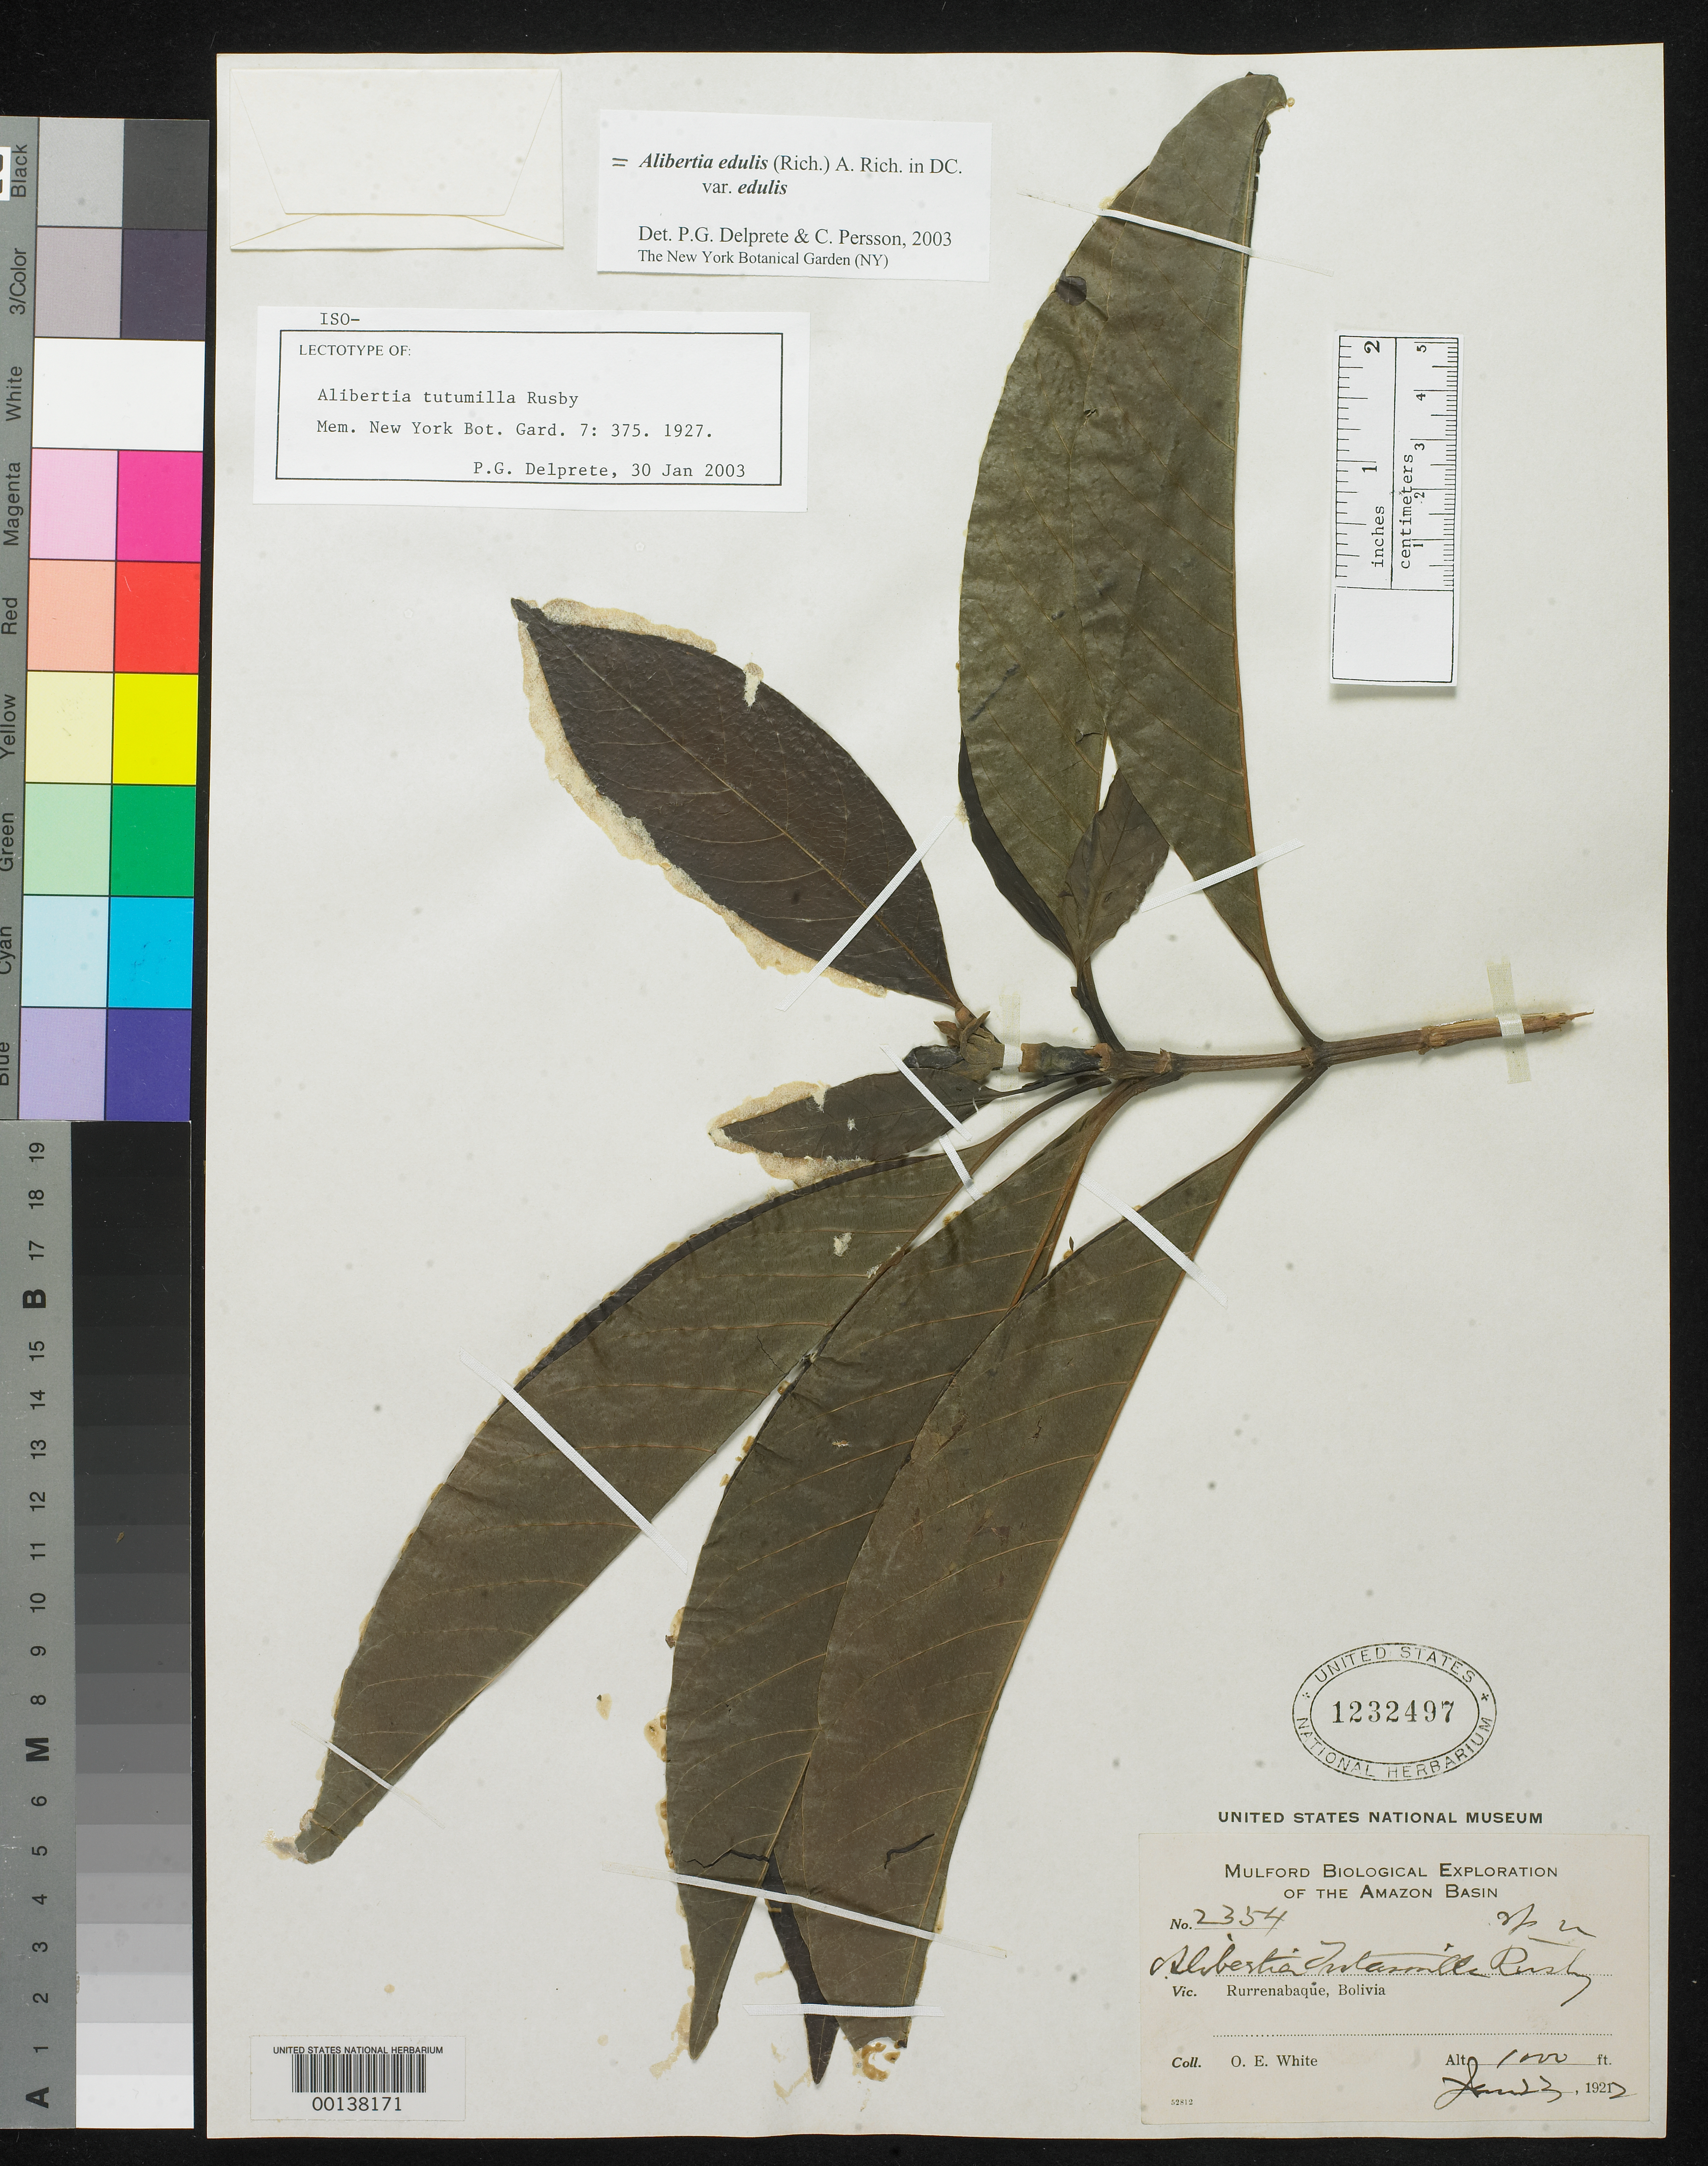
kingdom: Plantae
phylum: Tracheophyta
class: Magnoliopsida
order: Gentianales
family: Rubiaceae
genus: Alibertia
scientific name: Alibertia tutumilla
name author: Rusby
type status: Isotype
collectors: O. E. White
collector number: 2354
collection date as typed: Jan. 23, 1922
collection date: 1922-01-23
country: Bolivia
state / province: Beni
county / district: José Ballivián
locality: Rurrenabaque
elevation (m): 305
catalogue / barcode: US 1232497